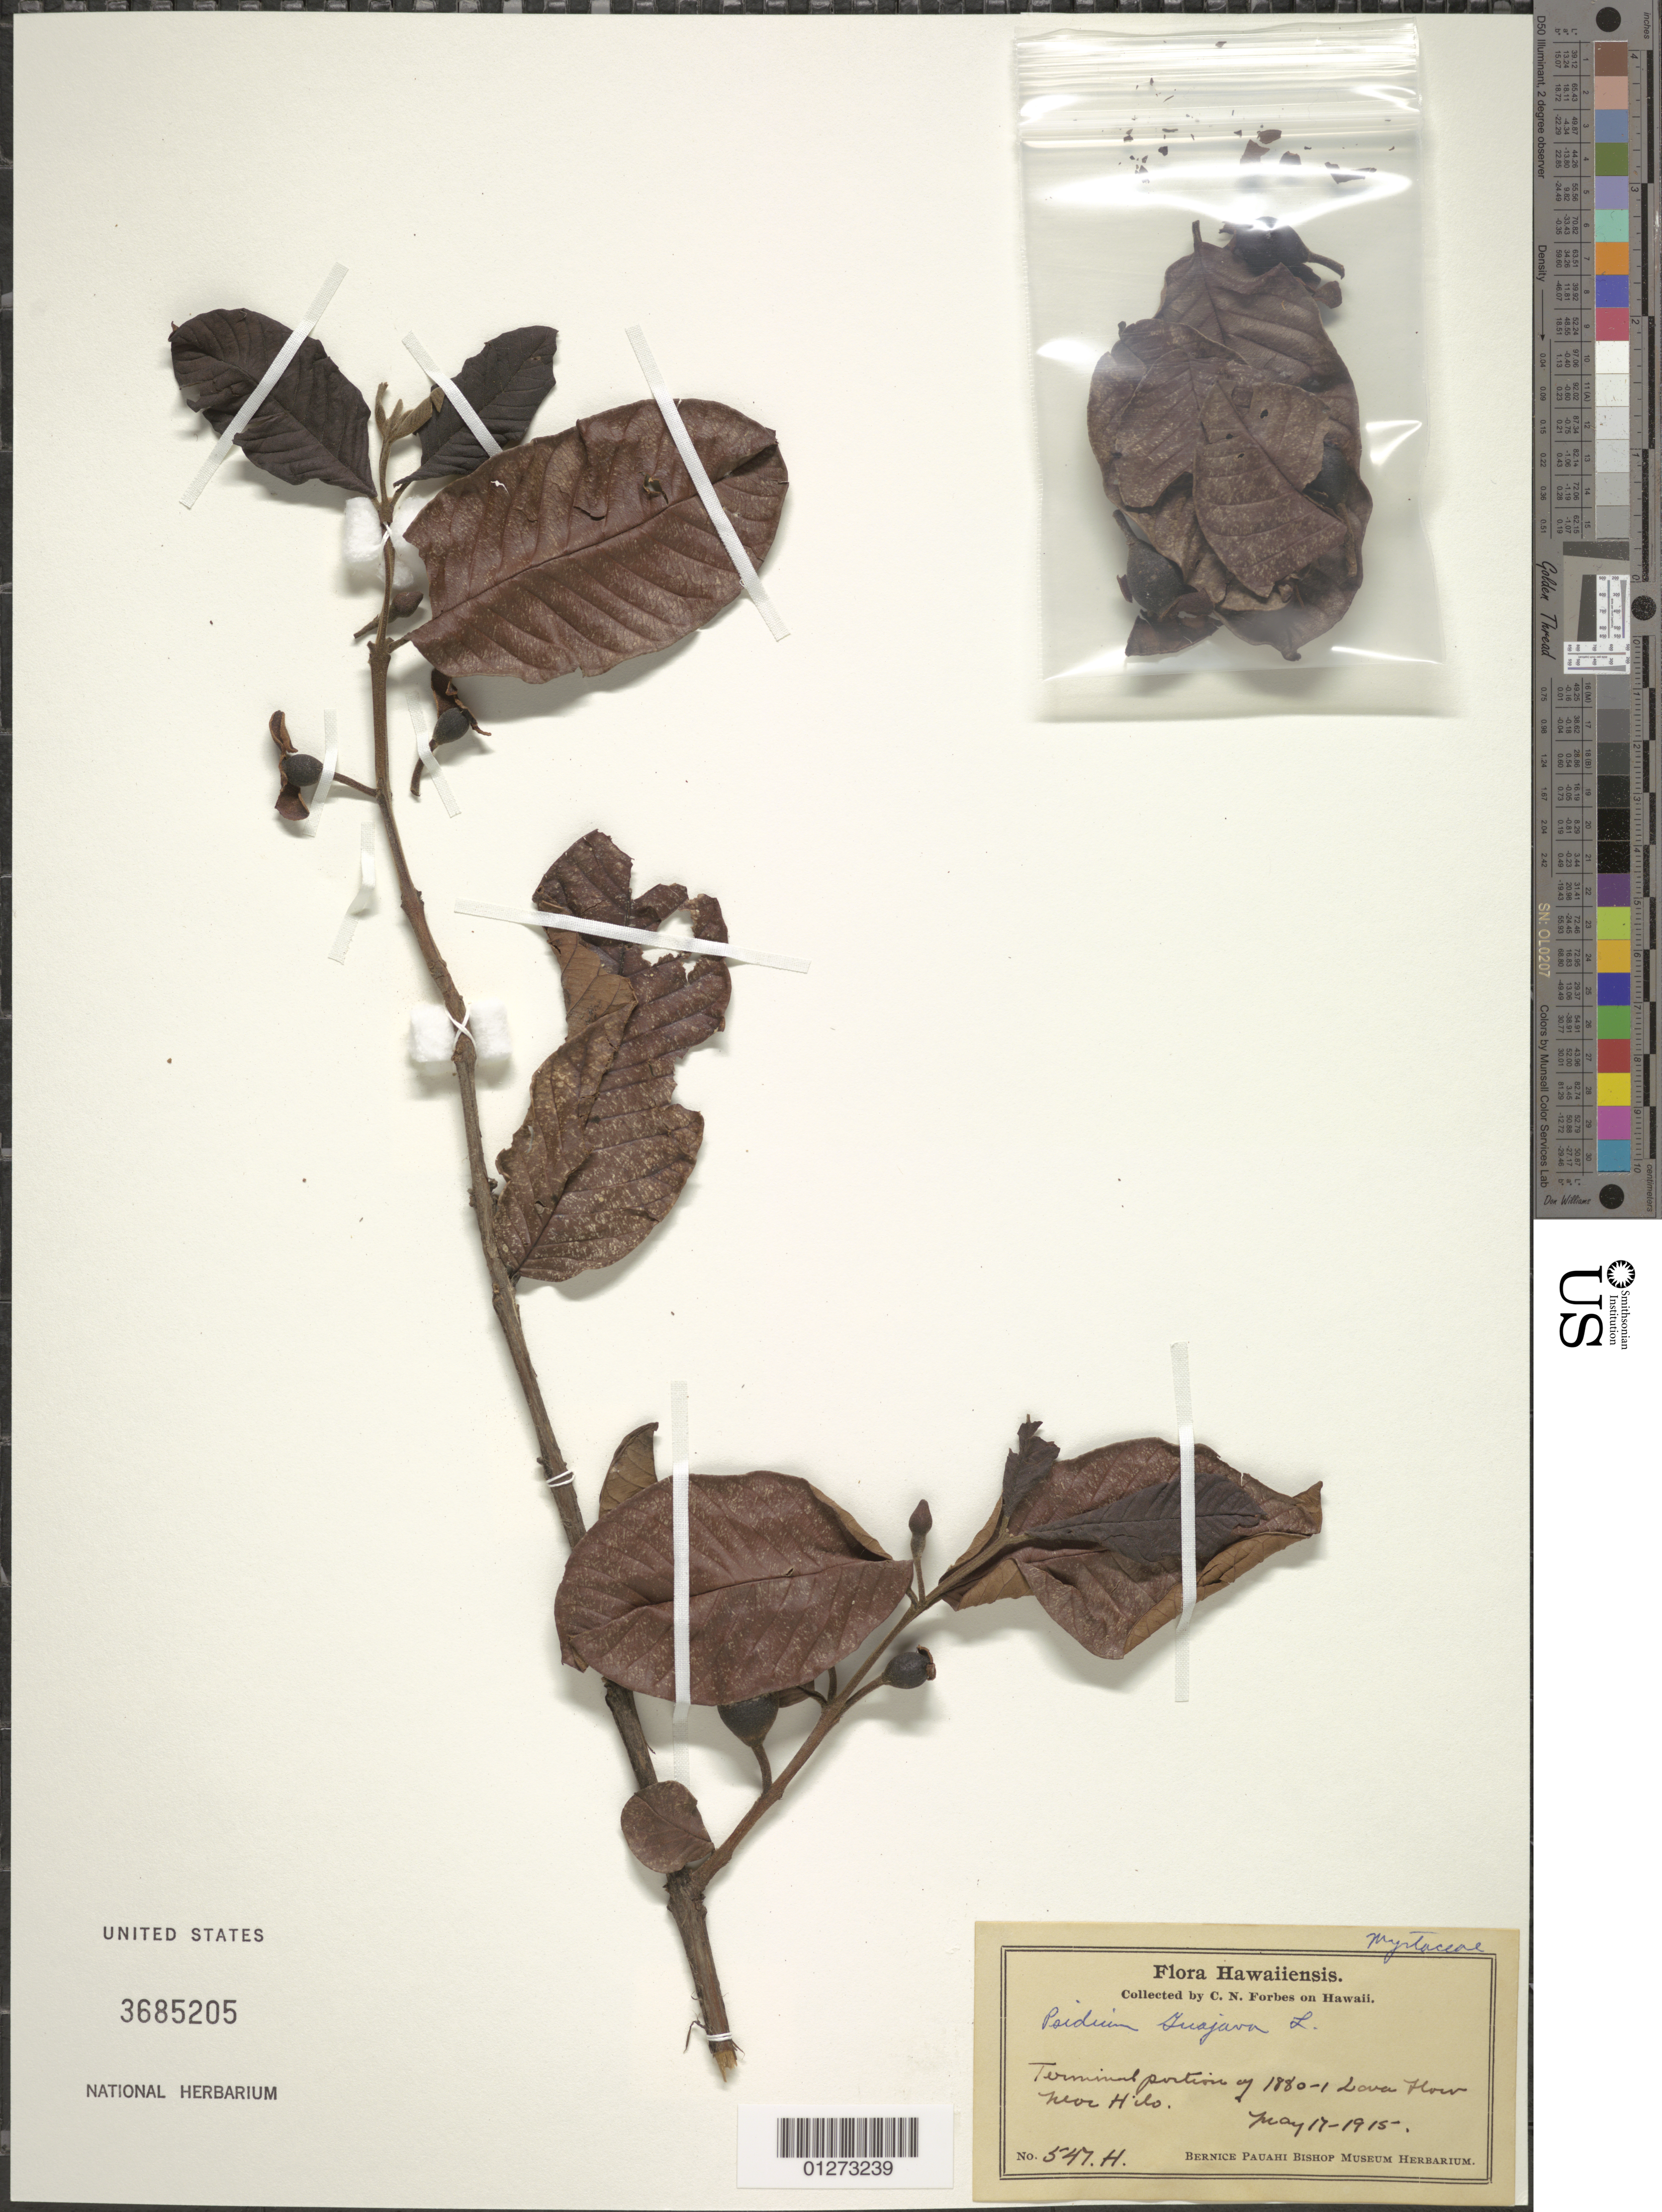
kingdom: Plantae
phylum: Tracheophyta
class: Magnoliopsida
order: Myrtales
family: Myrtaceae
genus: Psidium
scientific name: Psidium guajava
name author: L.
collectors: C. N. Forbes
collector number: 547.H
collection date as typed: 17 May 1915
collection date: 1915-05-17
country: United States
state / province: Hawaii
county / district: Hawaii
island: Hawaii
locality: Terminal portion of 1880-1881 Lava Flow near Hilo.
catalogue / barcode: US 3685205